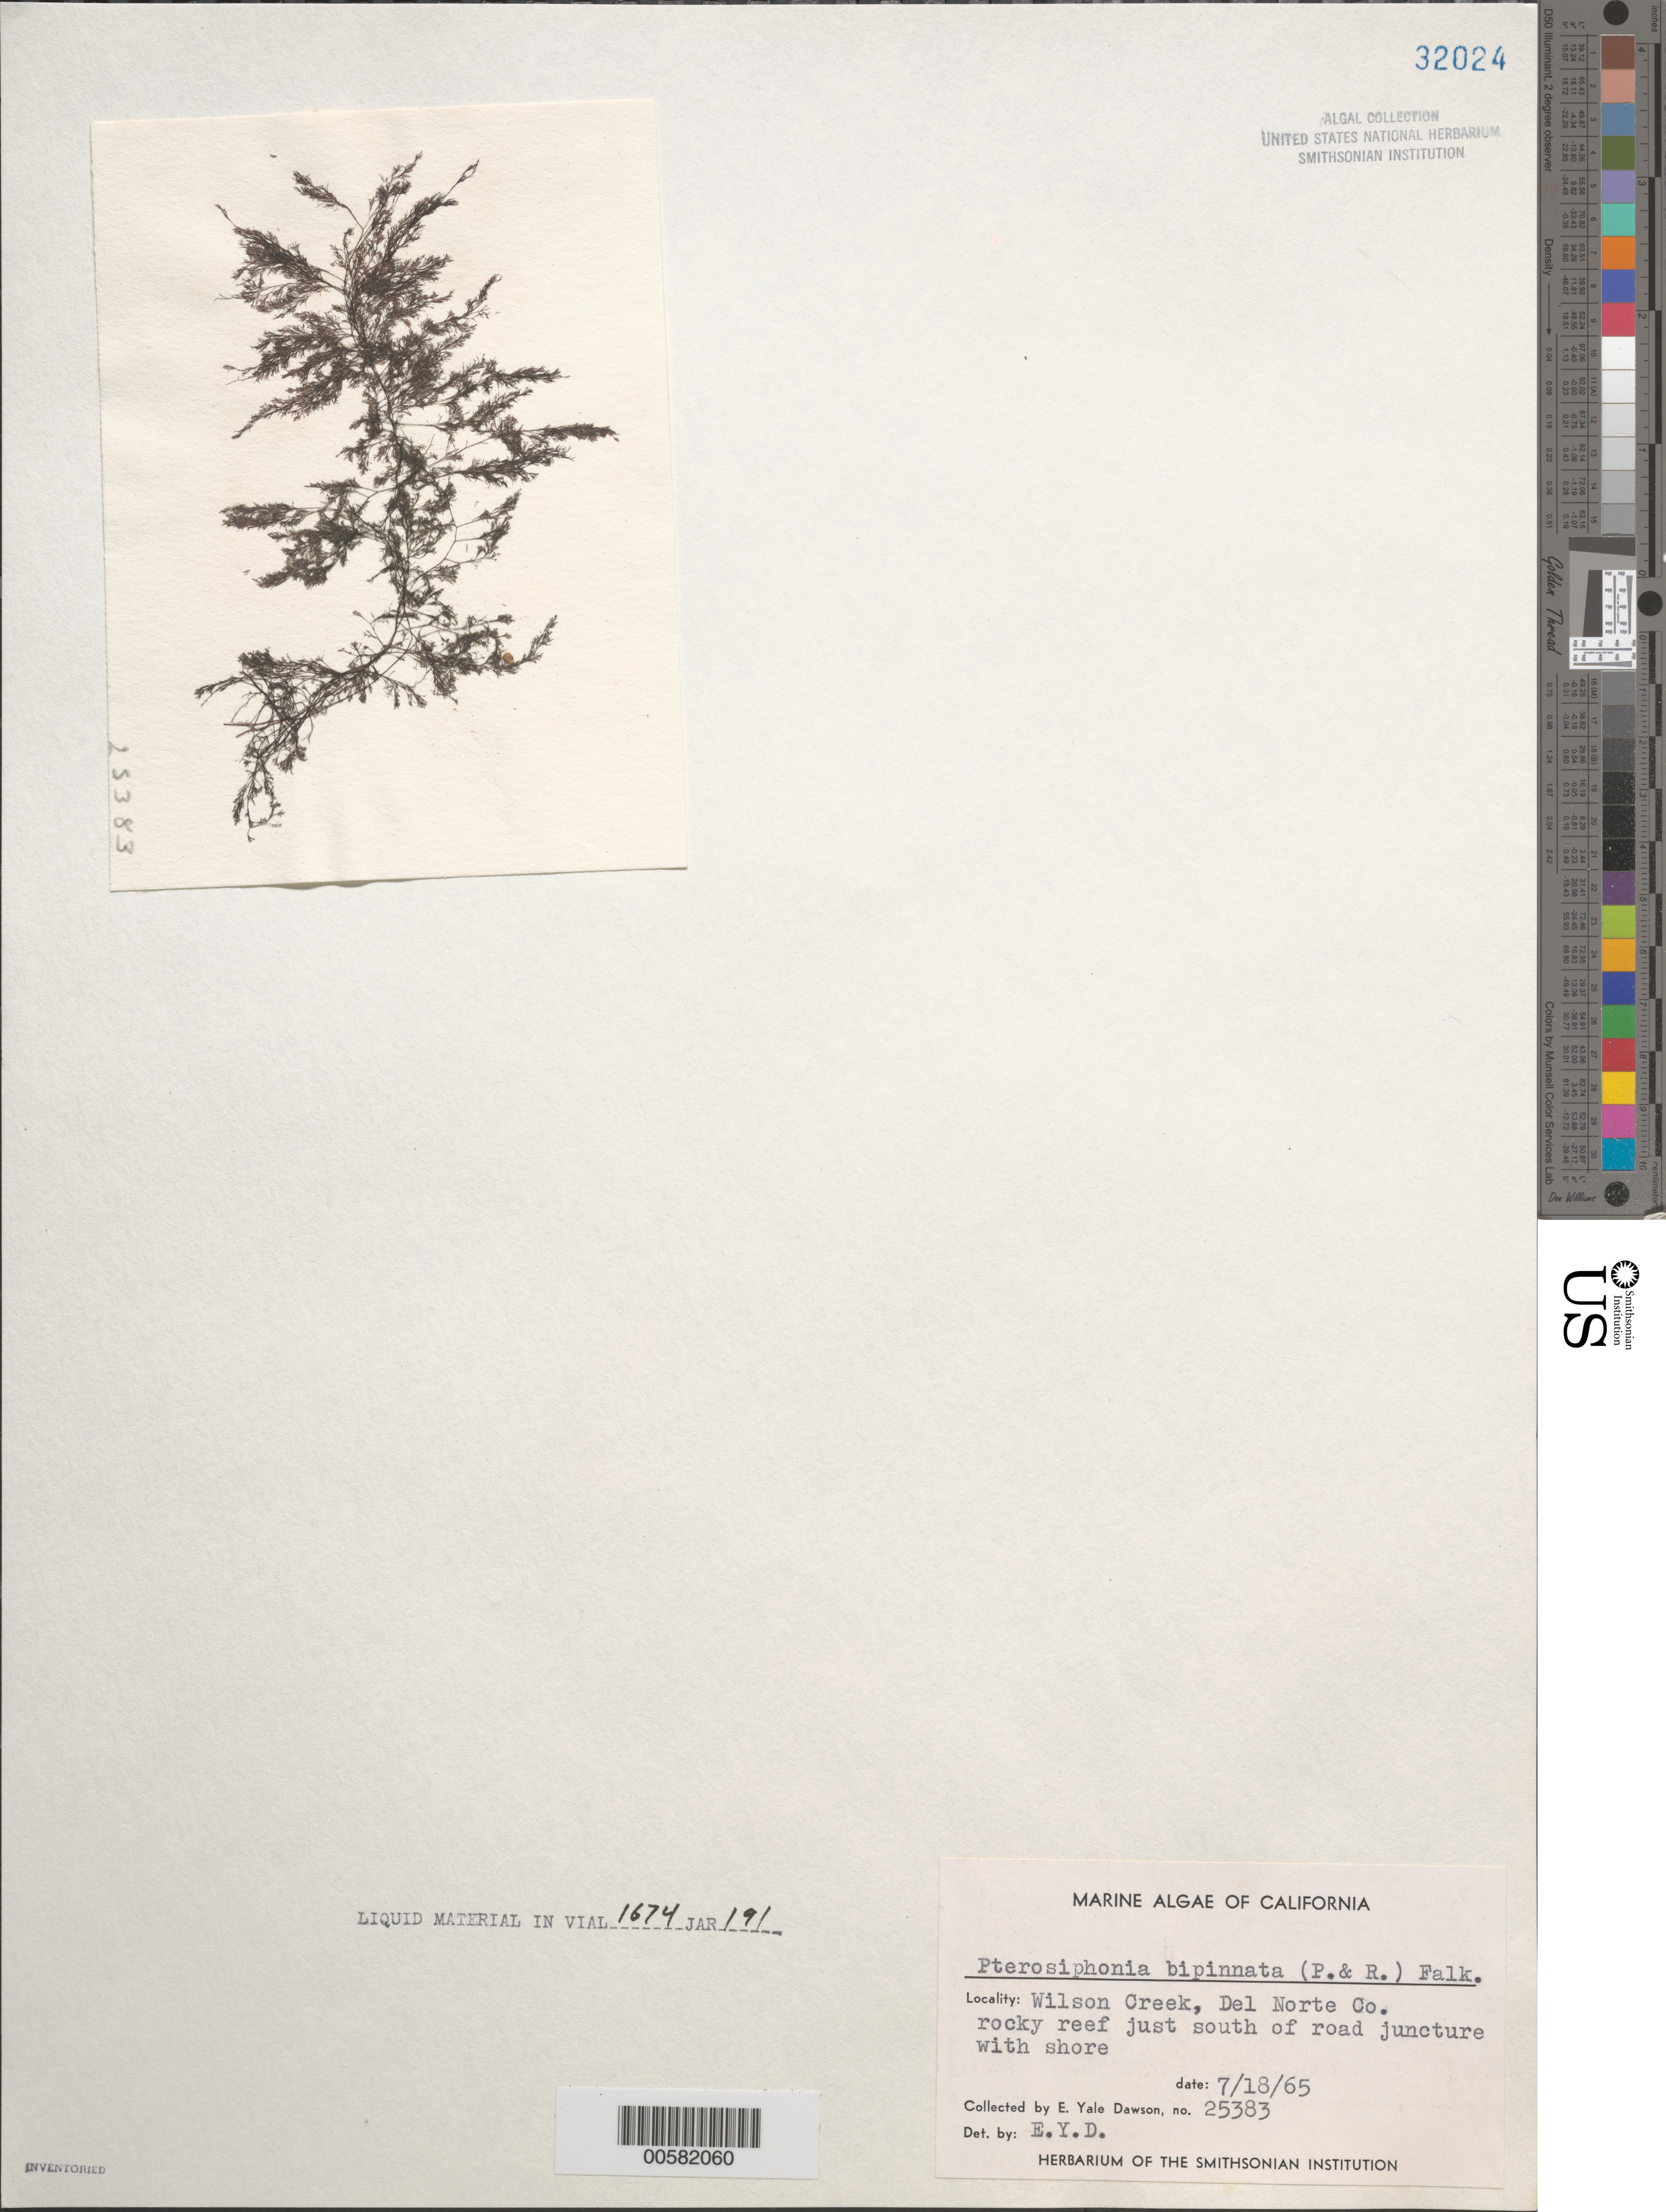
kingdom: Plantae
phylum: Rhodophyta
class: Florideophyceae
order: Ceramiales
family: Rhodomelaceae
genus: Savoiea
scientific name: Savoiea bipinnata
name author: (Postels & Rupr.) M.J. Wynne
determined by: Algae name updating Project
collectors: E. Y. Dawson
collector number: EYD 25383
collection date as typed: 18 Jul 1965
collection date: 1965-07-18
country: United States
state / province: California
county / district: Del Norte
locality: Wilson Creek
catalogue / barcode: US 32024